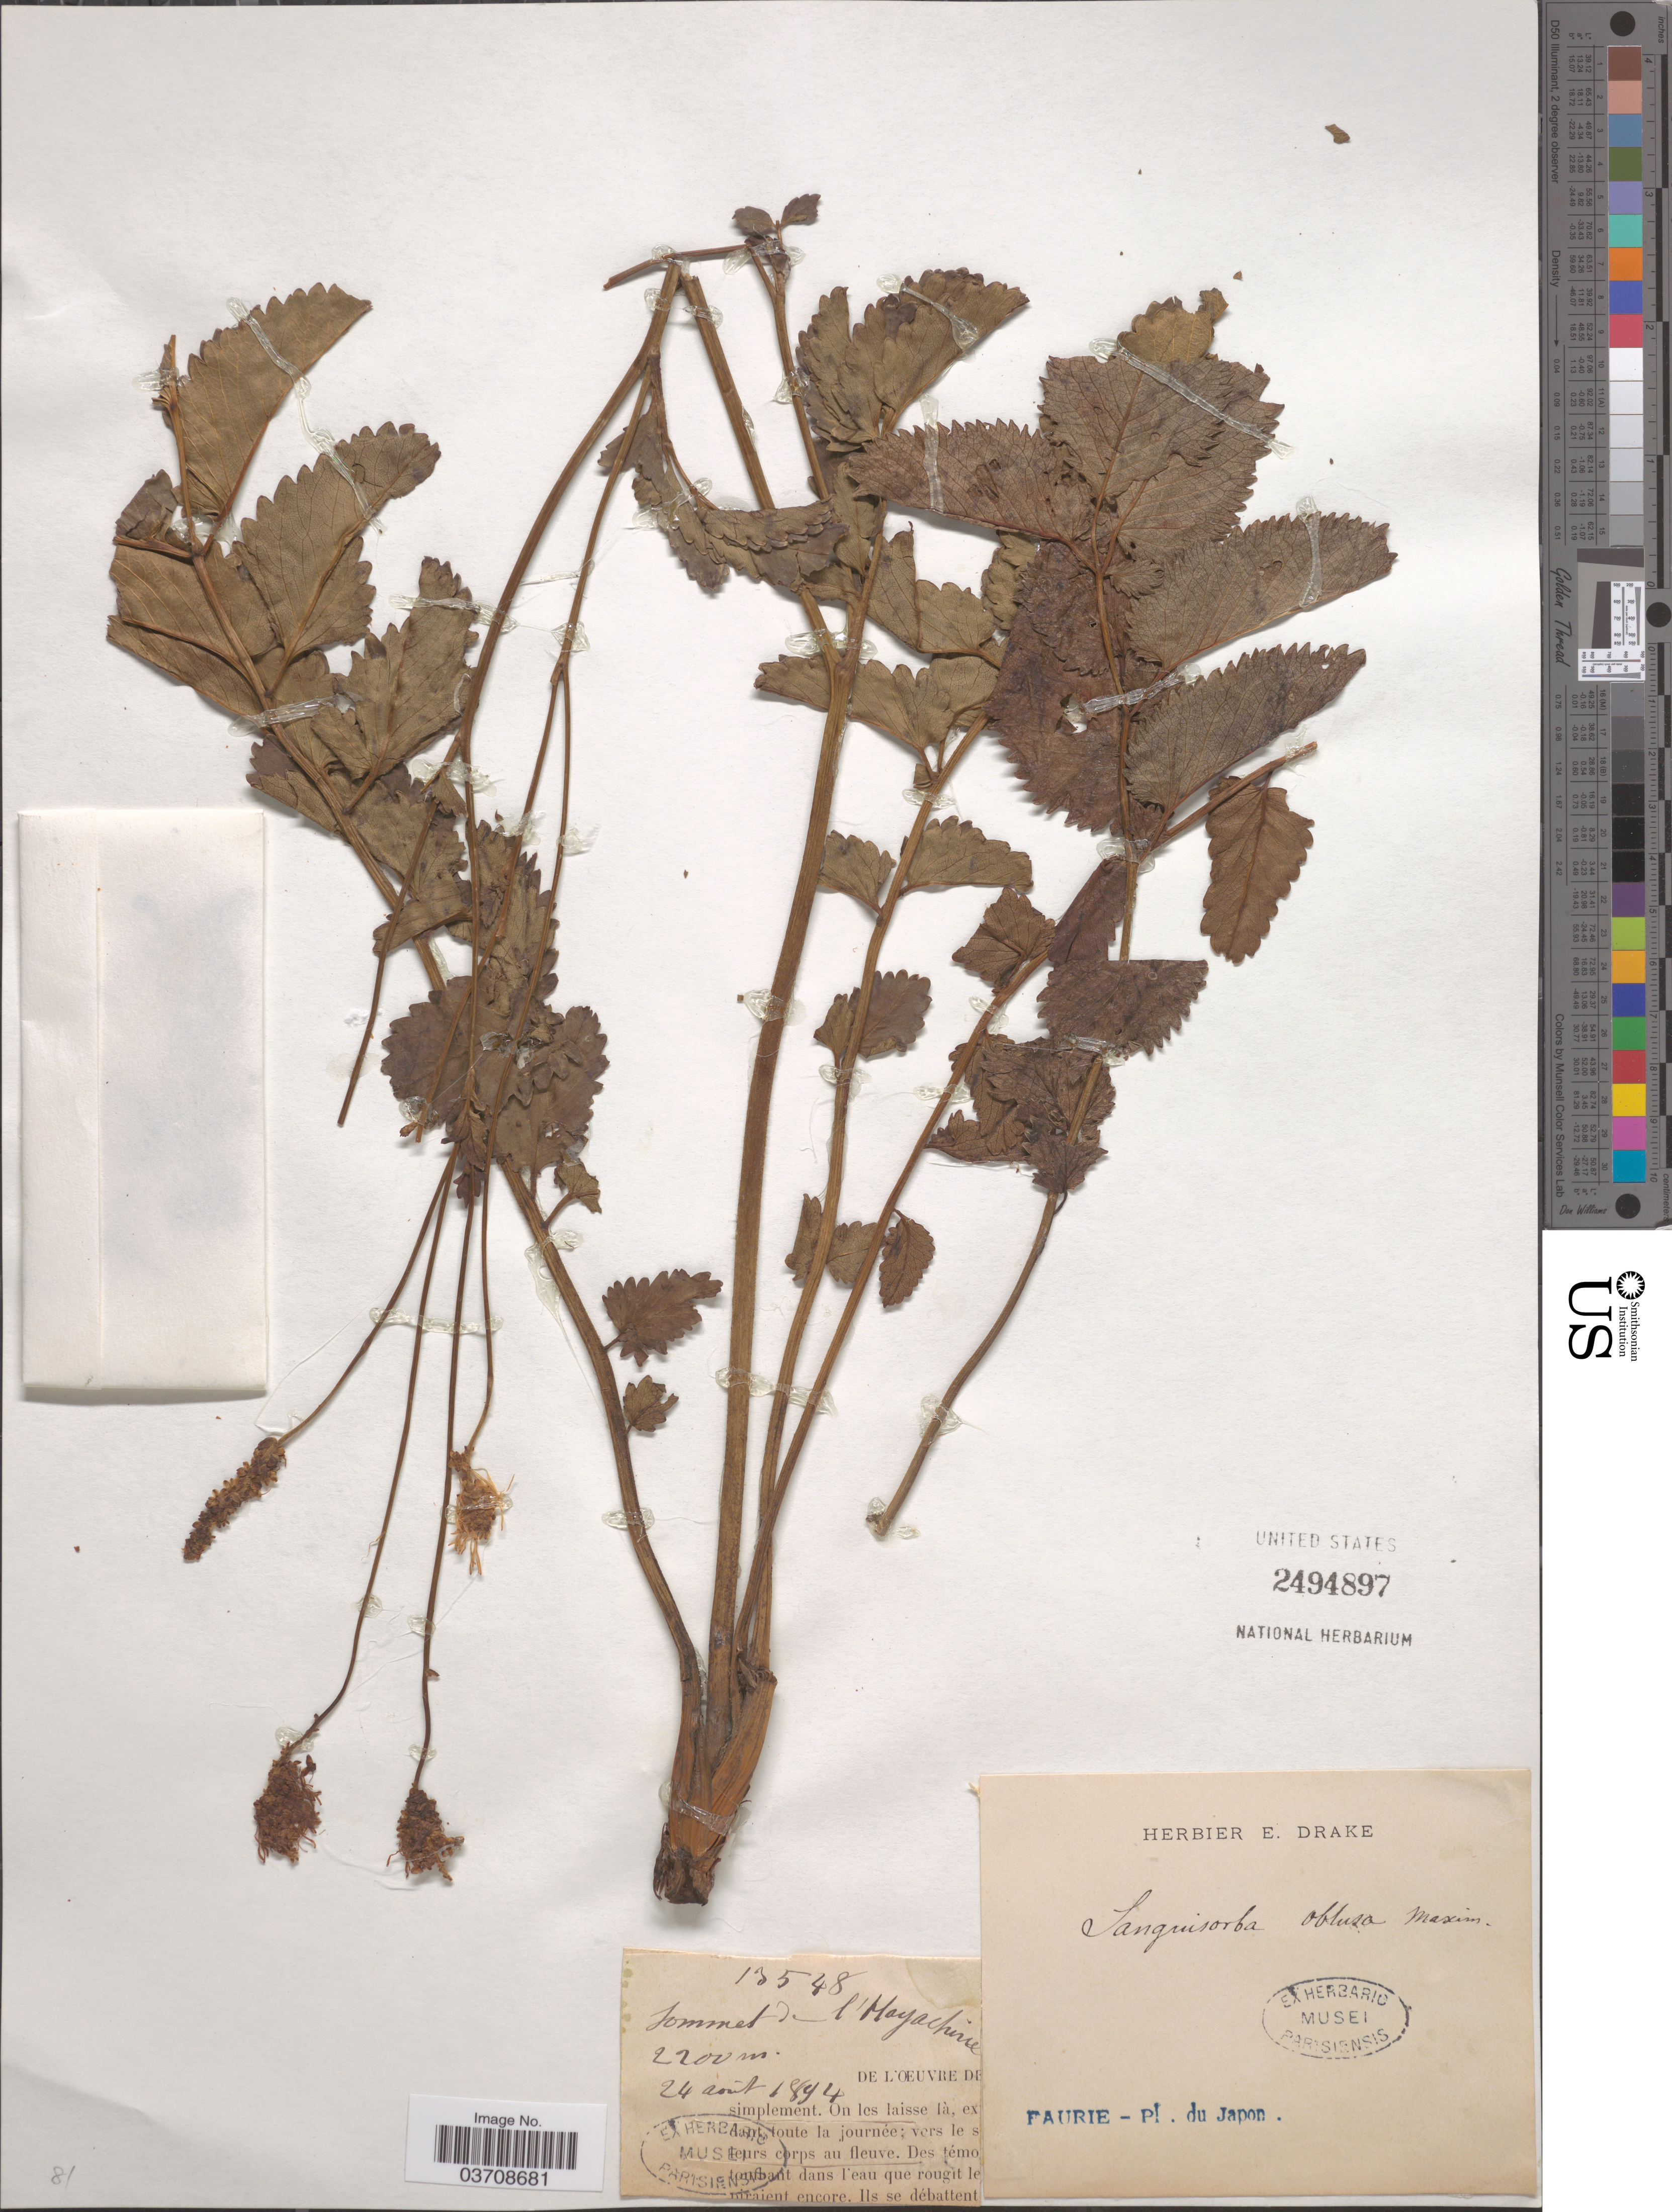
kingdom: Plantae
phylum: Tracheophyta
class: Magnoliopsida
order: Rosales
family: Rosaceae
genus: Sanguisorba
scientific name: Sanguisorba obtusa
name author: Maxim.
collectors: -. Faurie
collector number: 13548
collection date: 1894-08-24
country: Japan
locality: Sommet de l'Mayachine.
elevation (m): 2200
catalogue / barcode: US 2494897